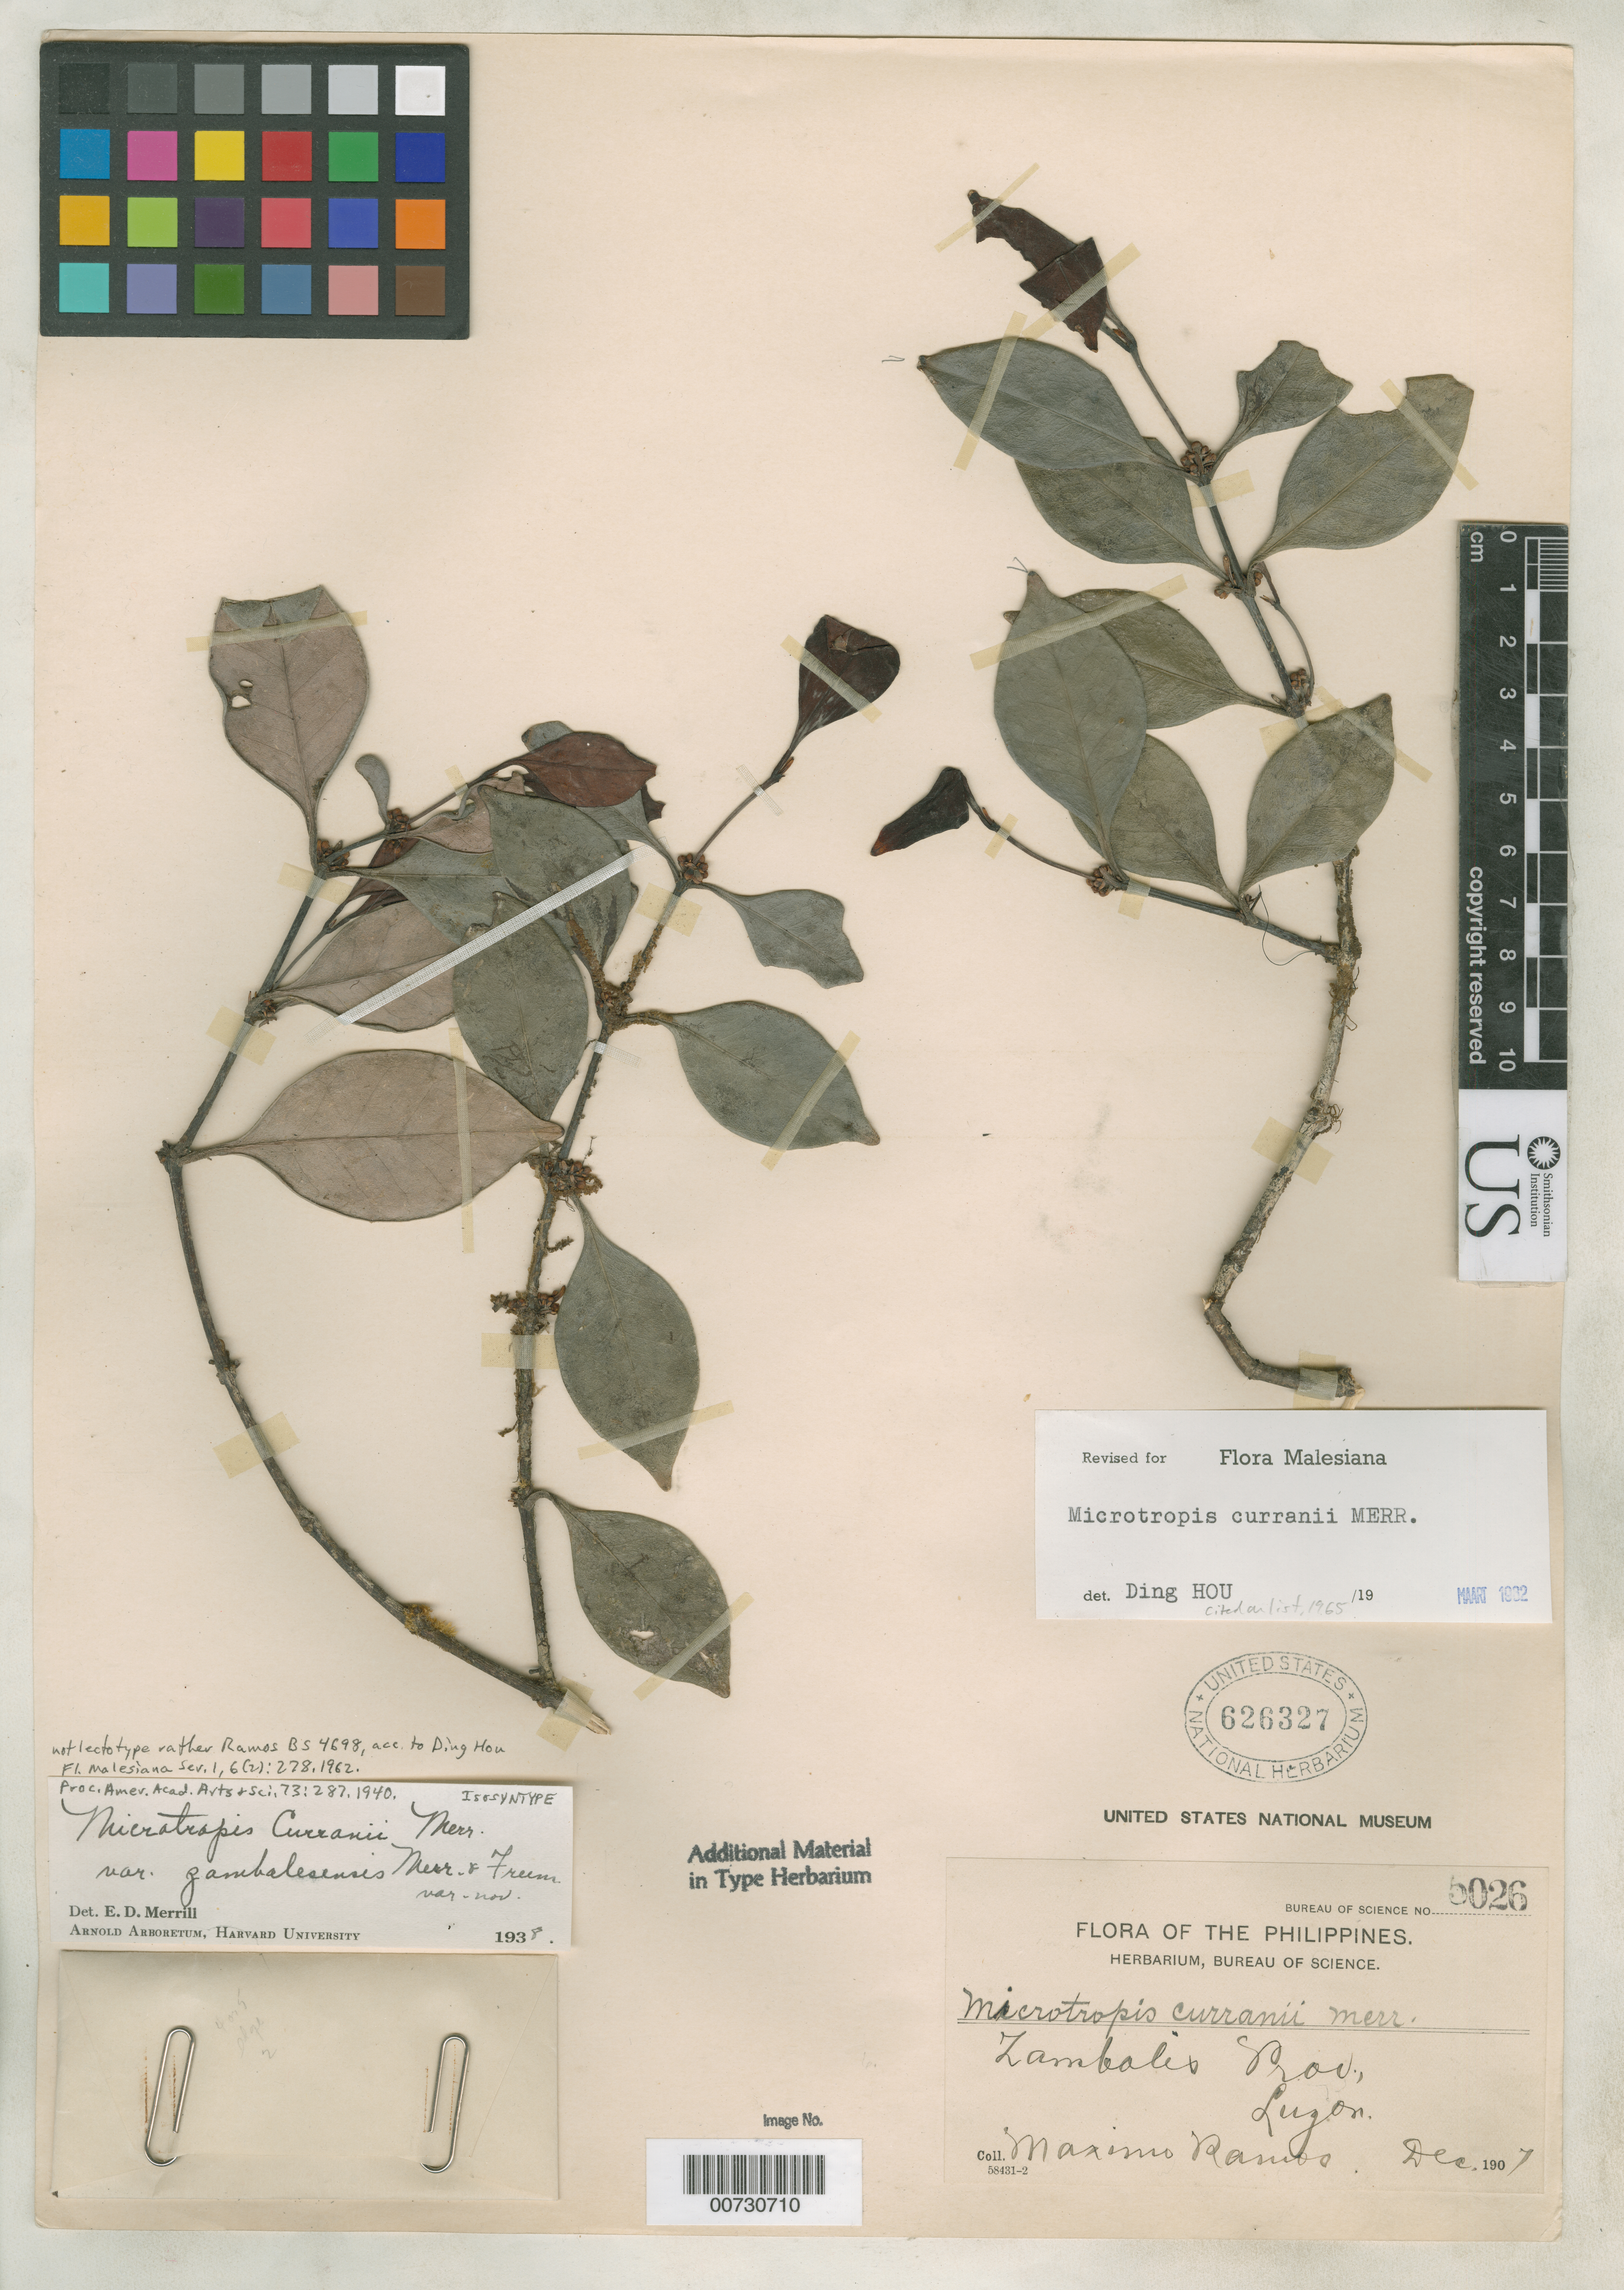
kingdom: Plantae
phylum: Tracheophyta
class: Magnoliopsida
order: Celastrales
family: Celastraceae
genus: Microtropis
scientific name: Microtropis curranii var. zambalesensis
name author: Merr. & F. L. Freeman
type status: Isosyntype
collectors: M. Ramos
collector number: Bur. Sci. 5026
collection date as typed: Dec 1907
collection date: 1907-12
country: Philippines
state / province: Central Luzon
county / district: Zambales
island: Luzon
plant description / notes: Not lectotype, rather Ramos, Bur. Sci. 4698 acc. to Ding Hou, Fl. Malesiana ser. 1, 6(2):278. 1962.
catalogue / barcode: US 626327